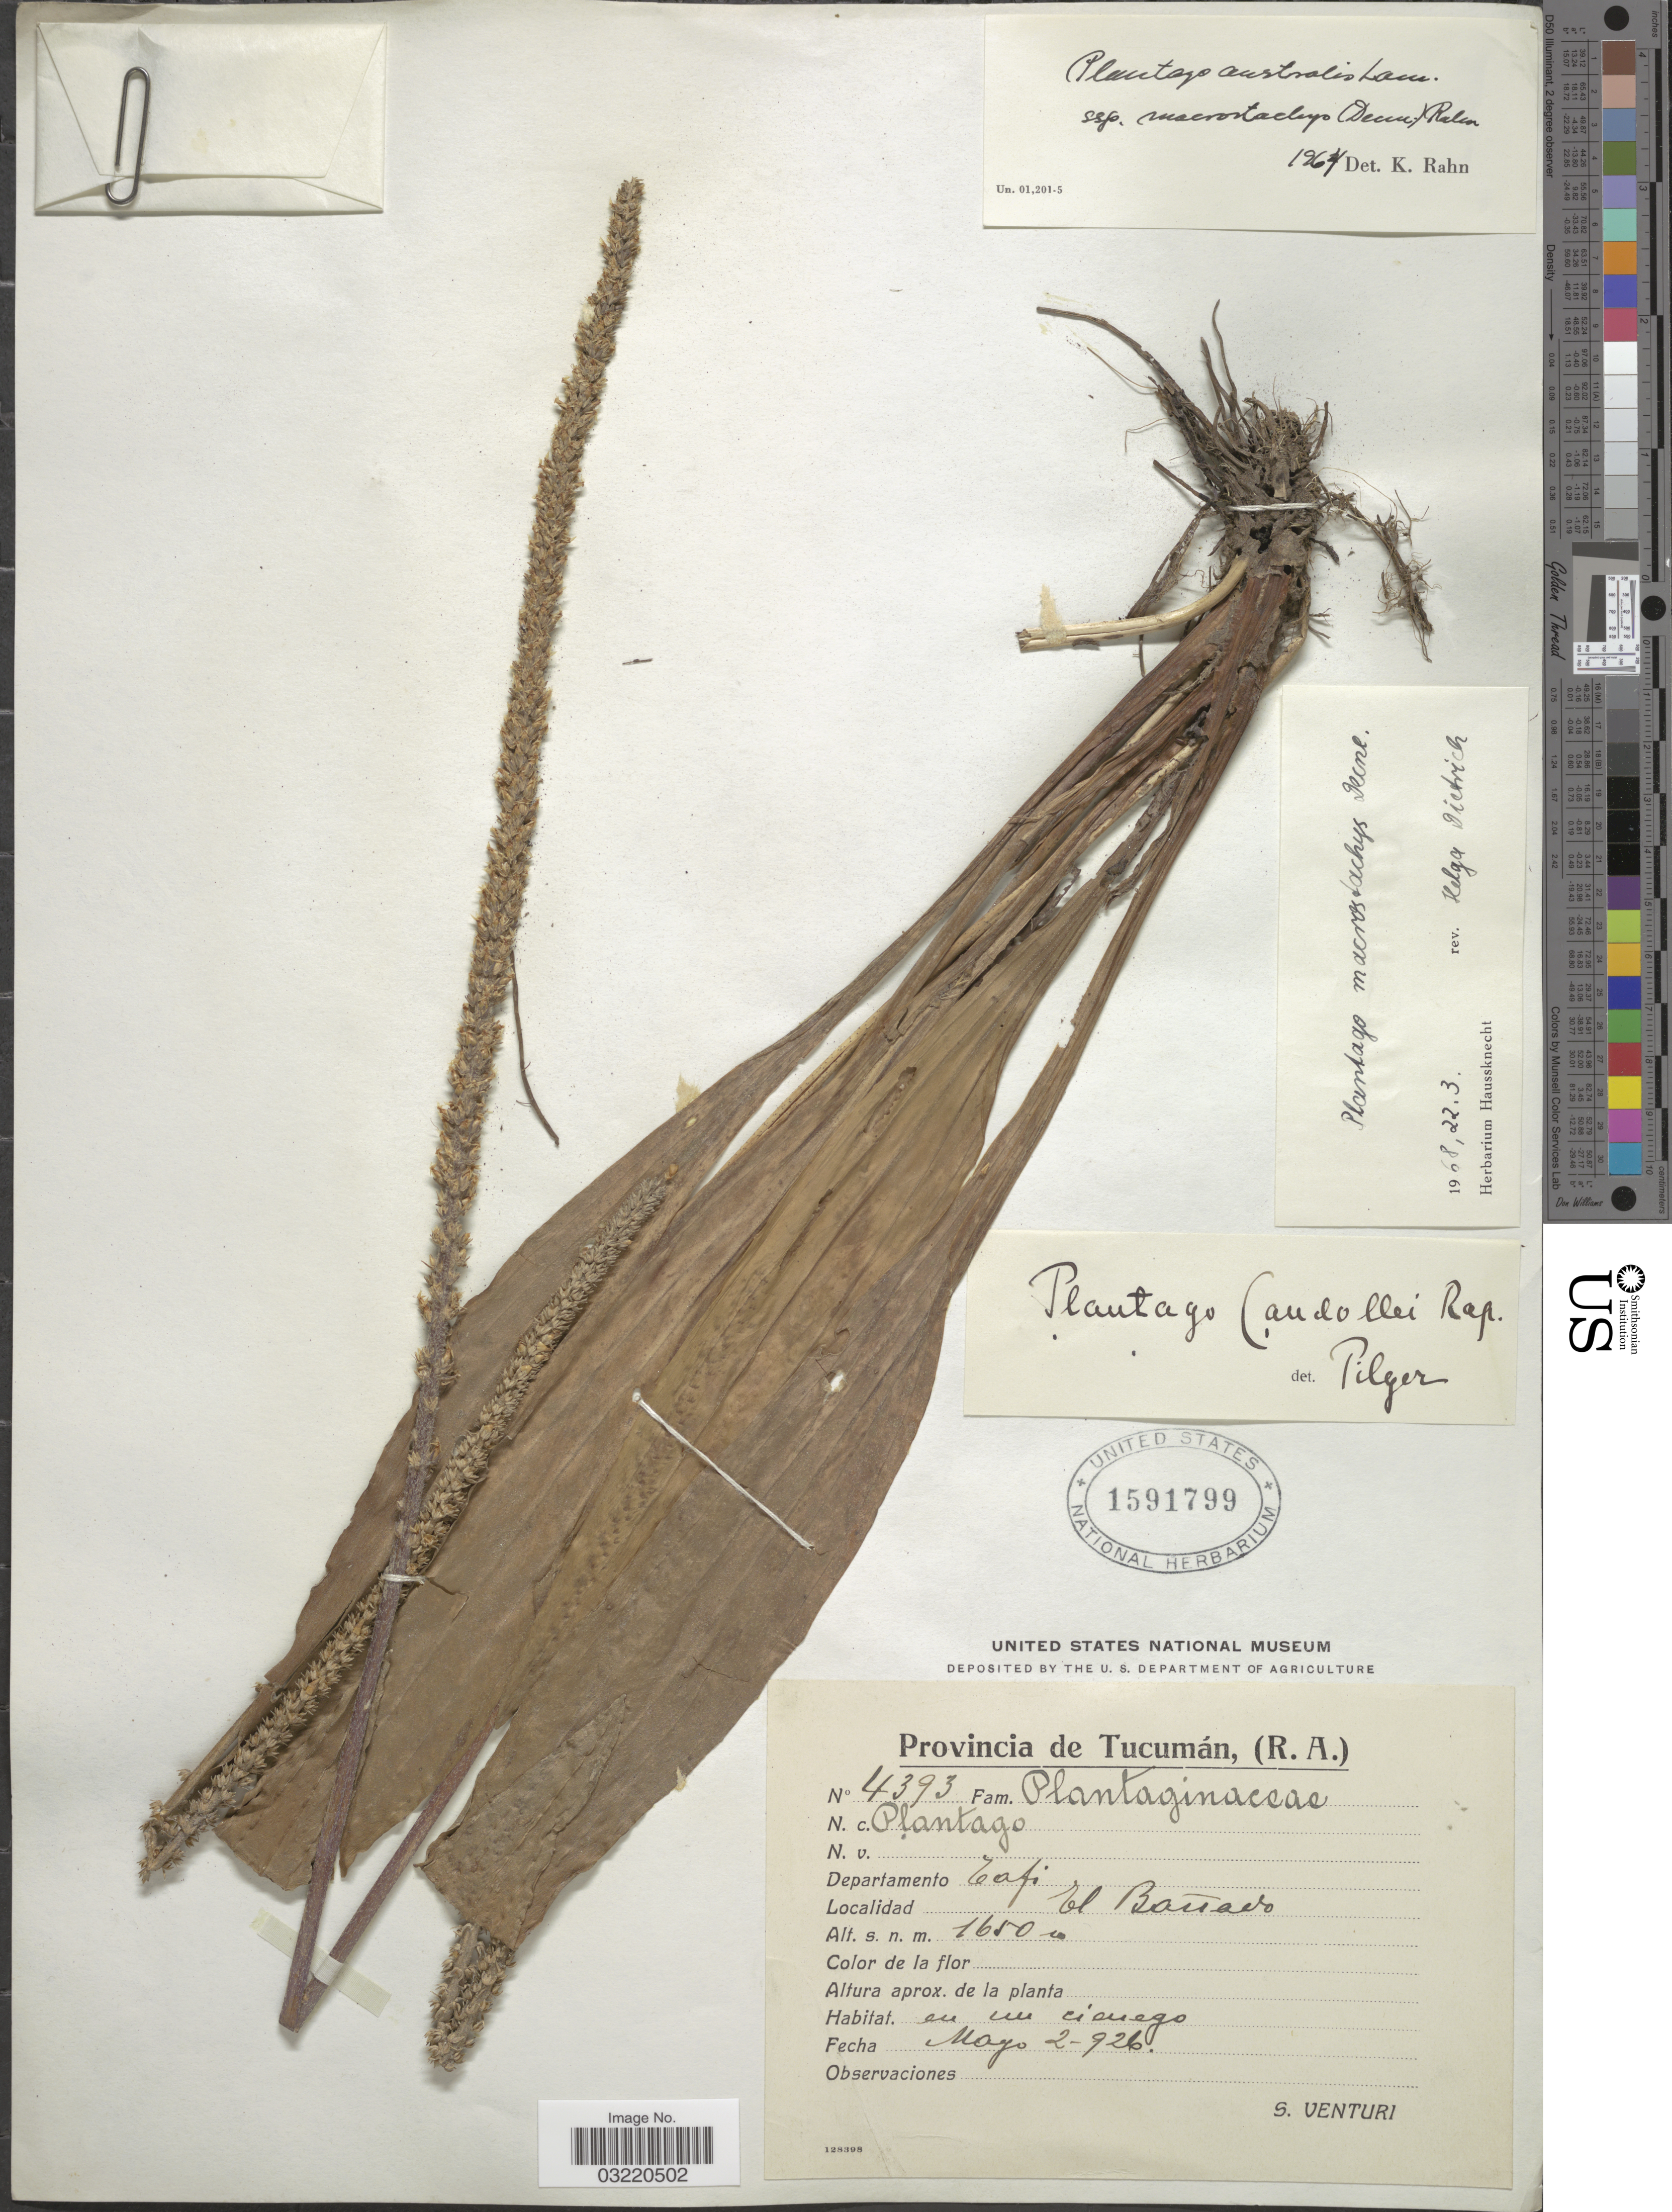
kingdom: Plantae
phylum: Tracheophyta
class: Magnoliopsida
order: Lamiales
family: Plantaginaceae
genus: Plantago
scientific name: Plantago australis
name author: Lam.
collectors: S. Venturi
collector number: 4393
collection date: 1926-05-02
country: Argentina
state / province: Tucuman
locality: Departamento Tafi. El Banado.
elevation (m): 1650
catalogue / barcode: US 1591799